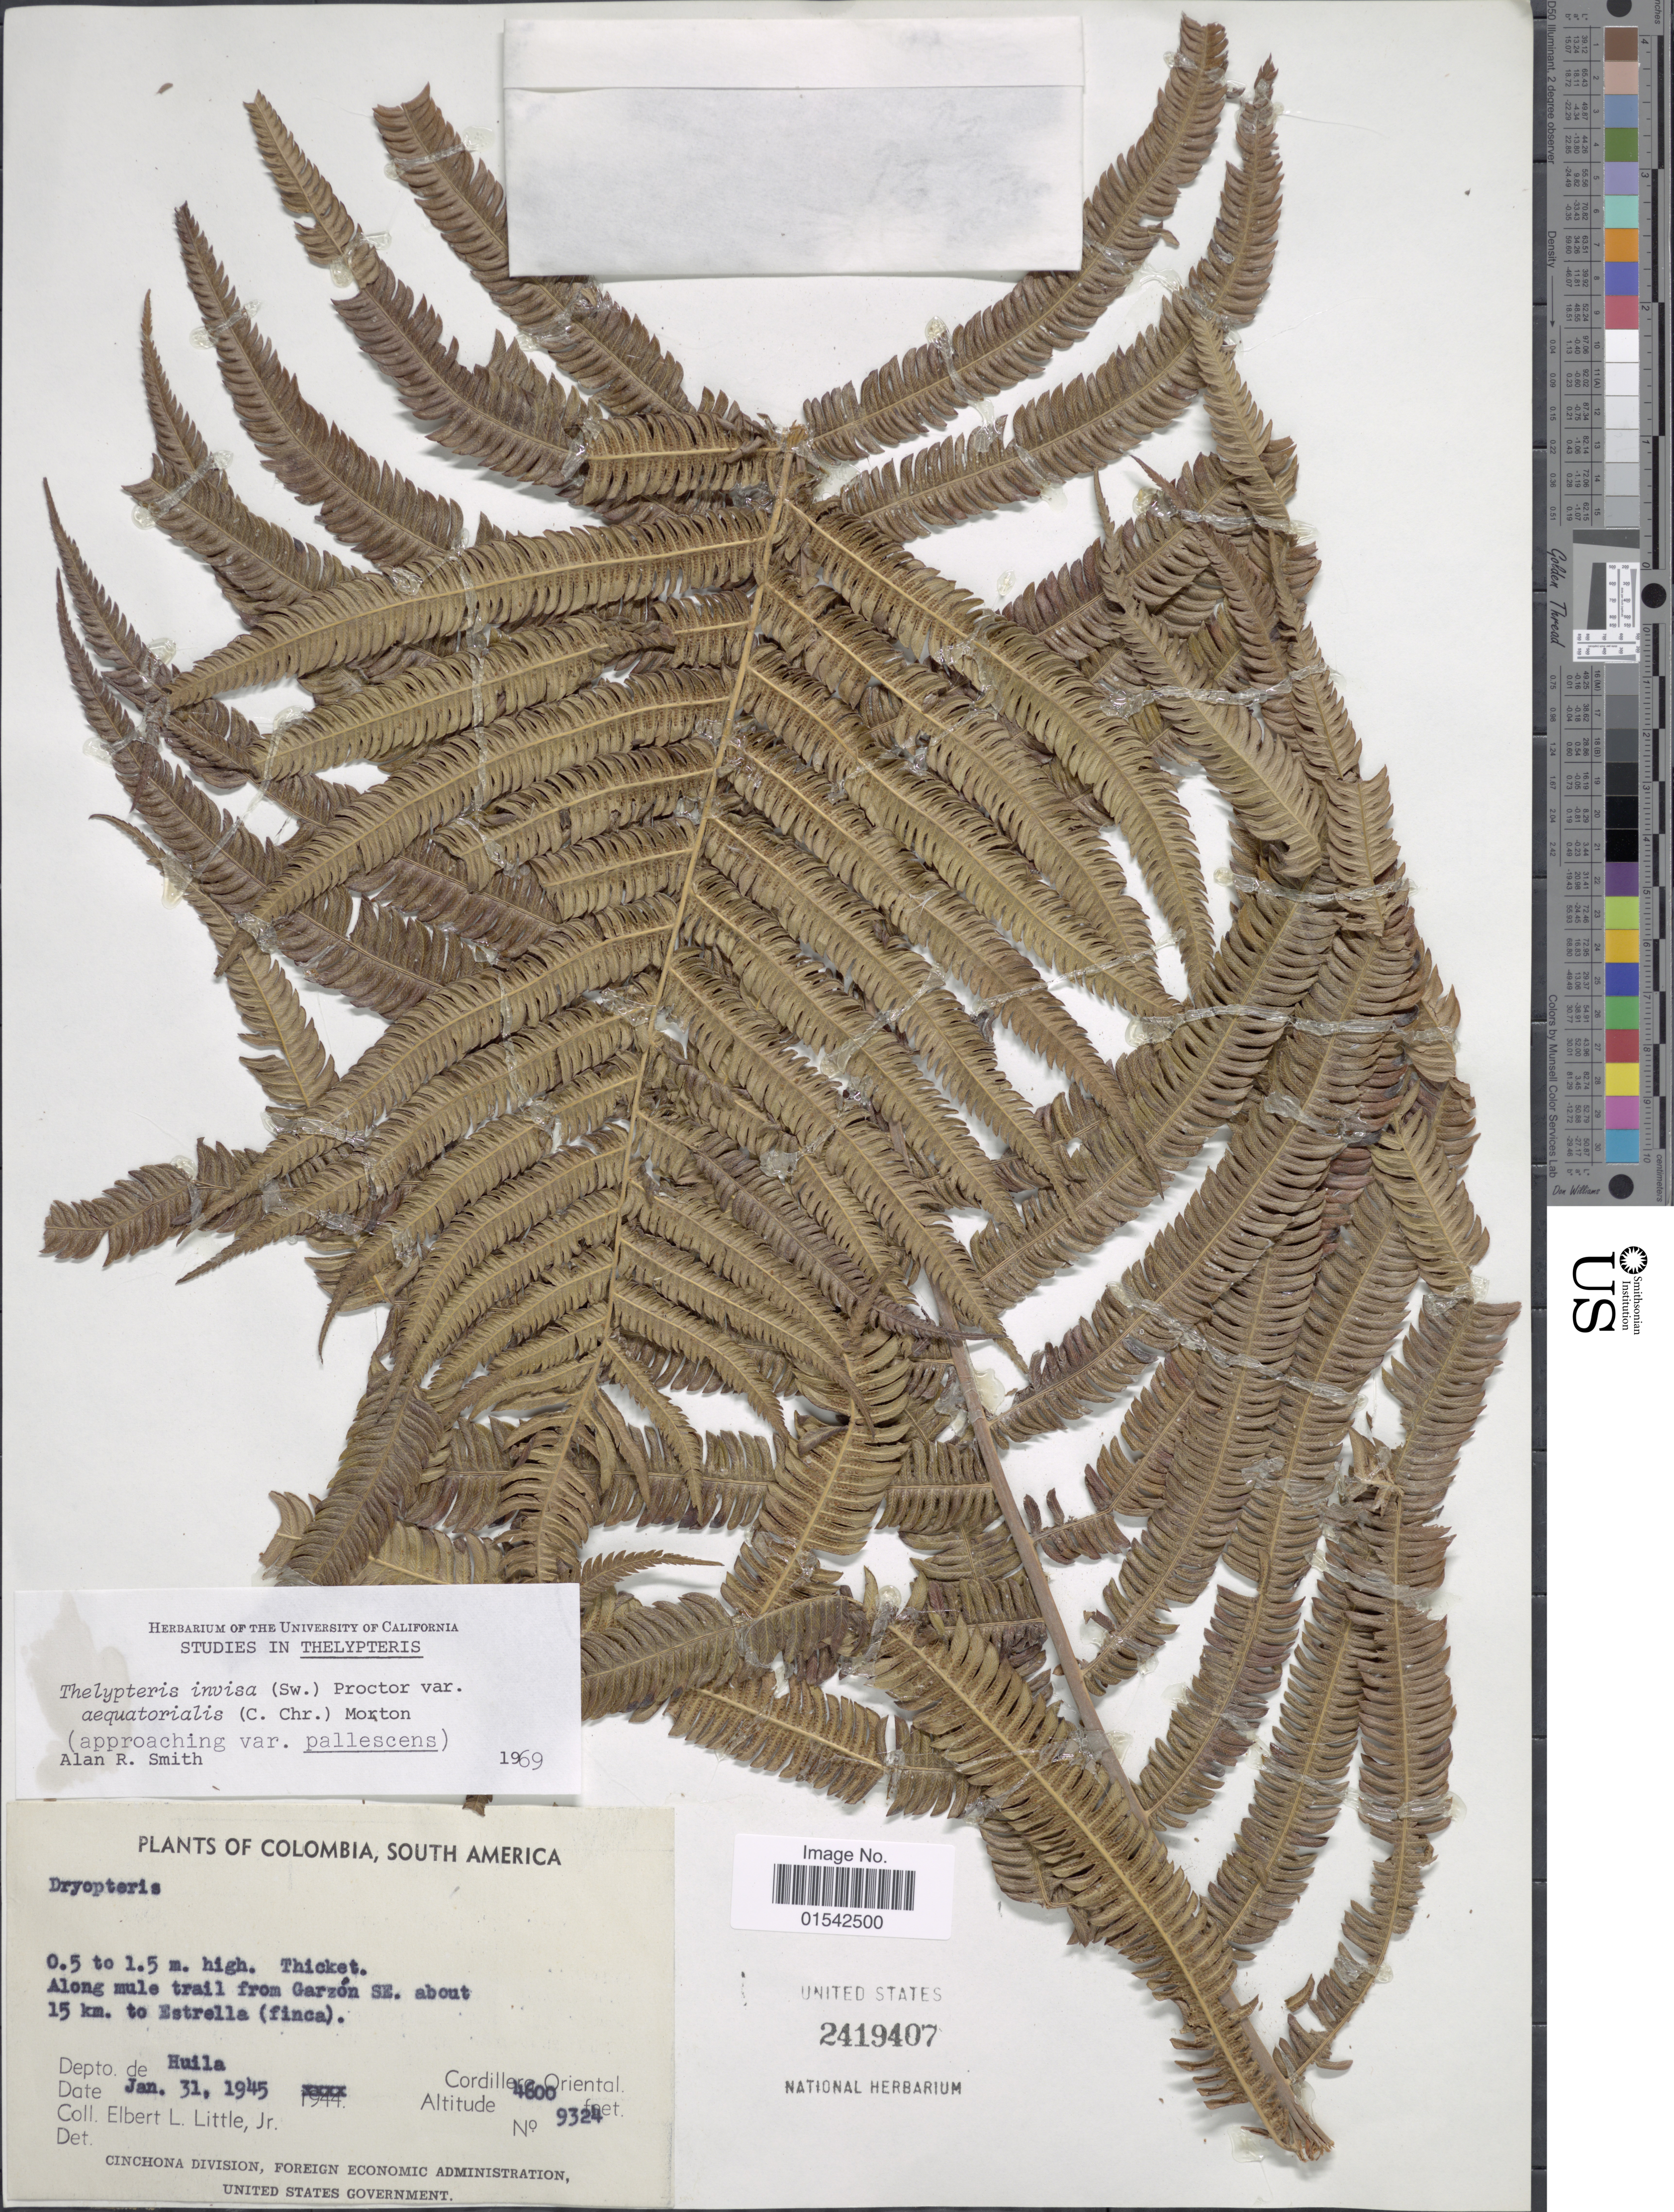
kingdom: Plantae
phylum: Tracheophyta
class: Polypodiopsida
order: Polypodiales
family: Thelypteridaceae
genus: Cyclosorus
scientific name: Cyclosorus grandis (A.R. Sm.) comb. nov., ined 2015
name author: (A.R. Sm.)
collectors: E. L. Little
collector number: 9324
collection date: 1945-01-31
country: Colombia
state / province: Huila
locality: Along mule trail from Garzón SE. about 15 km. to Estrella (finca), Cordillera Oriental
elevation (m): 1402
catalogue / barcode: US 2419407